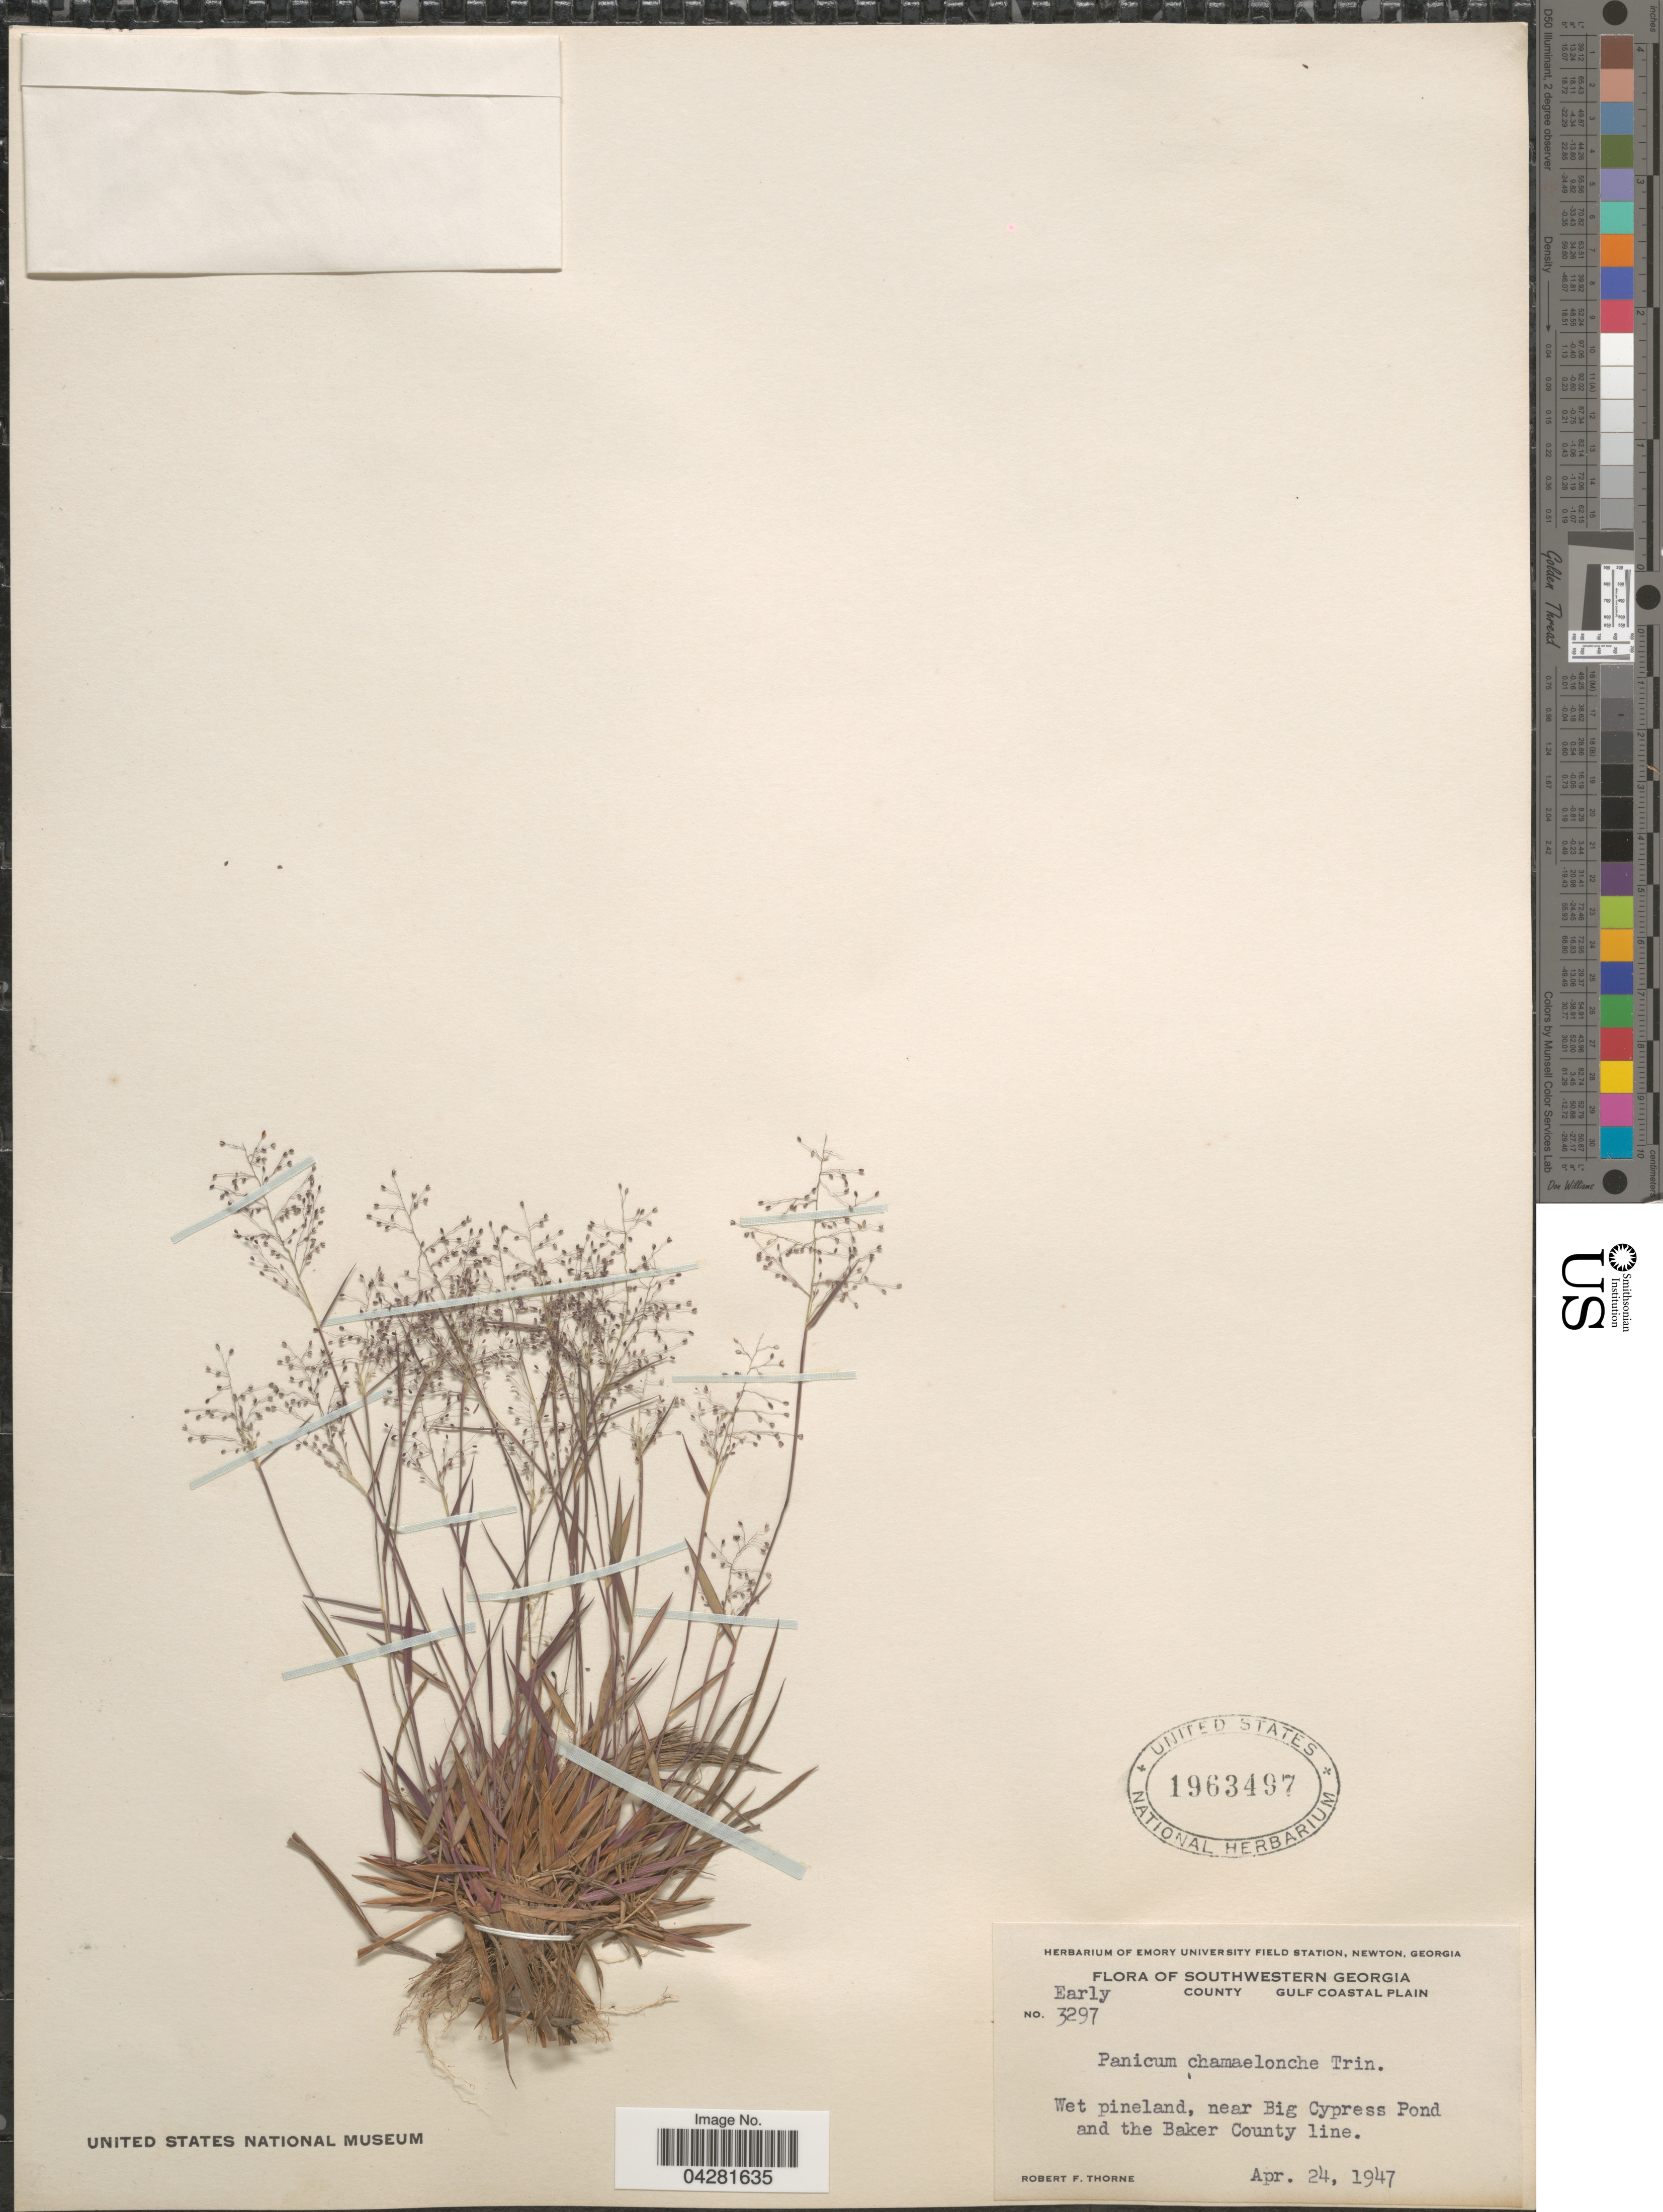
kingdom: Plantae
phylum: Tracheophyta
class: Liliopsida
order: Poales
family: Poaceae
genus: Dichanthelium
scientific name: Dichanthelium ensifolium var. ensifolium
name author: (Baldwin ex Elliot) Gould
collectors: R. F. Thorne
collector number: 3297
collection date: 1947-04-24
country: United States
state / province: Georgia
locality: Southwestern Georgia. Early County Gulf Coastal Plain. Wet pineland, near Big Cypress Pond and the Baker County line.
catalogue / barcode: US 1963497